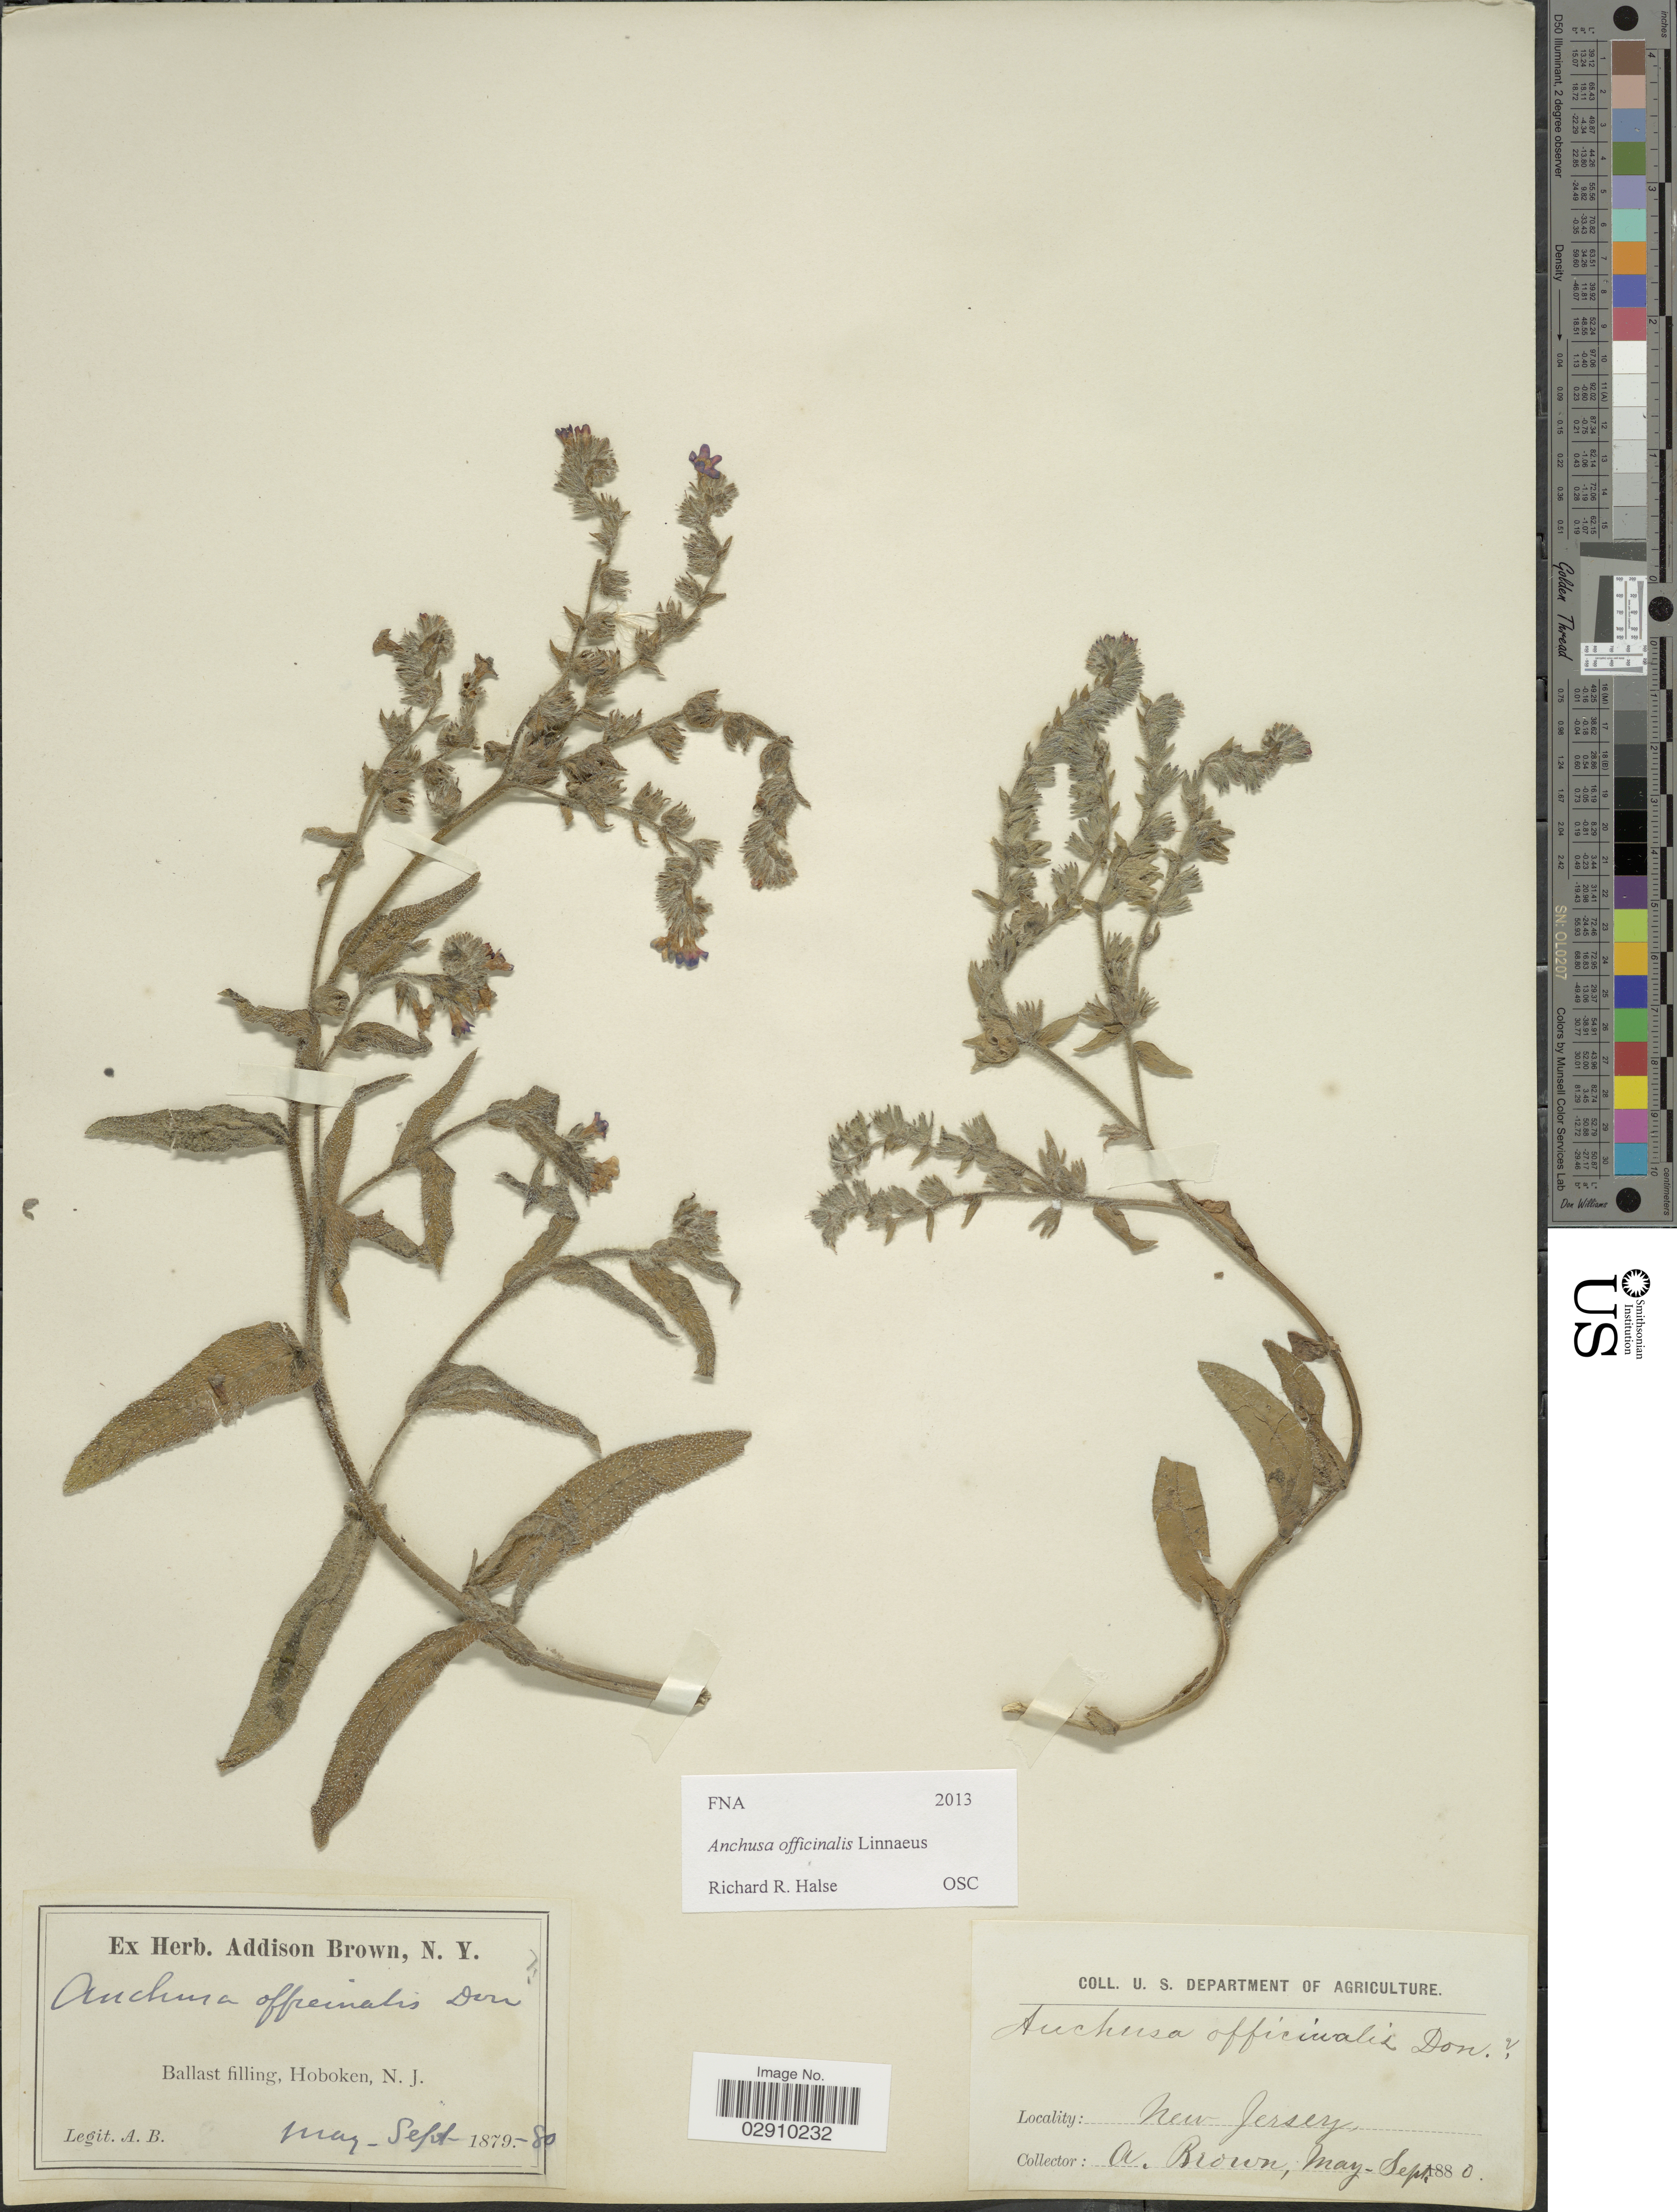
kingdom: Plantae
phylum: Tracheophyta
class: Magnoliopsida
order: Boraginales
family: Boraginaceae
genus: Anchusa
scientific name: Anchusa officinalis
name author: L.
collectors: A. Brown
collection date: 1880-05/1880-09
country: United States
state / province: New Jersey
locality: Ballast filling, Hoboken, N.J.